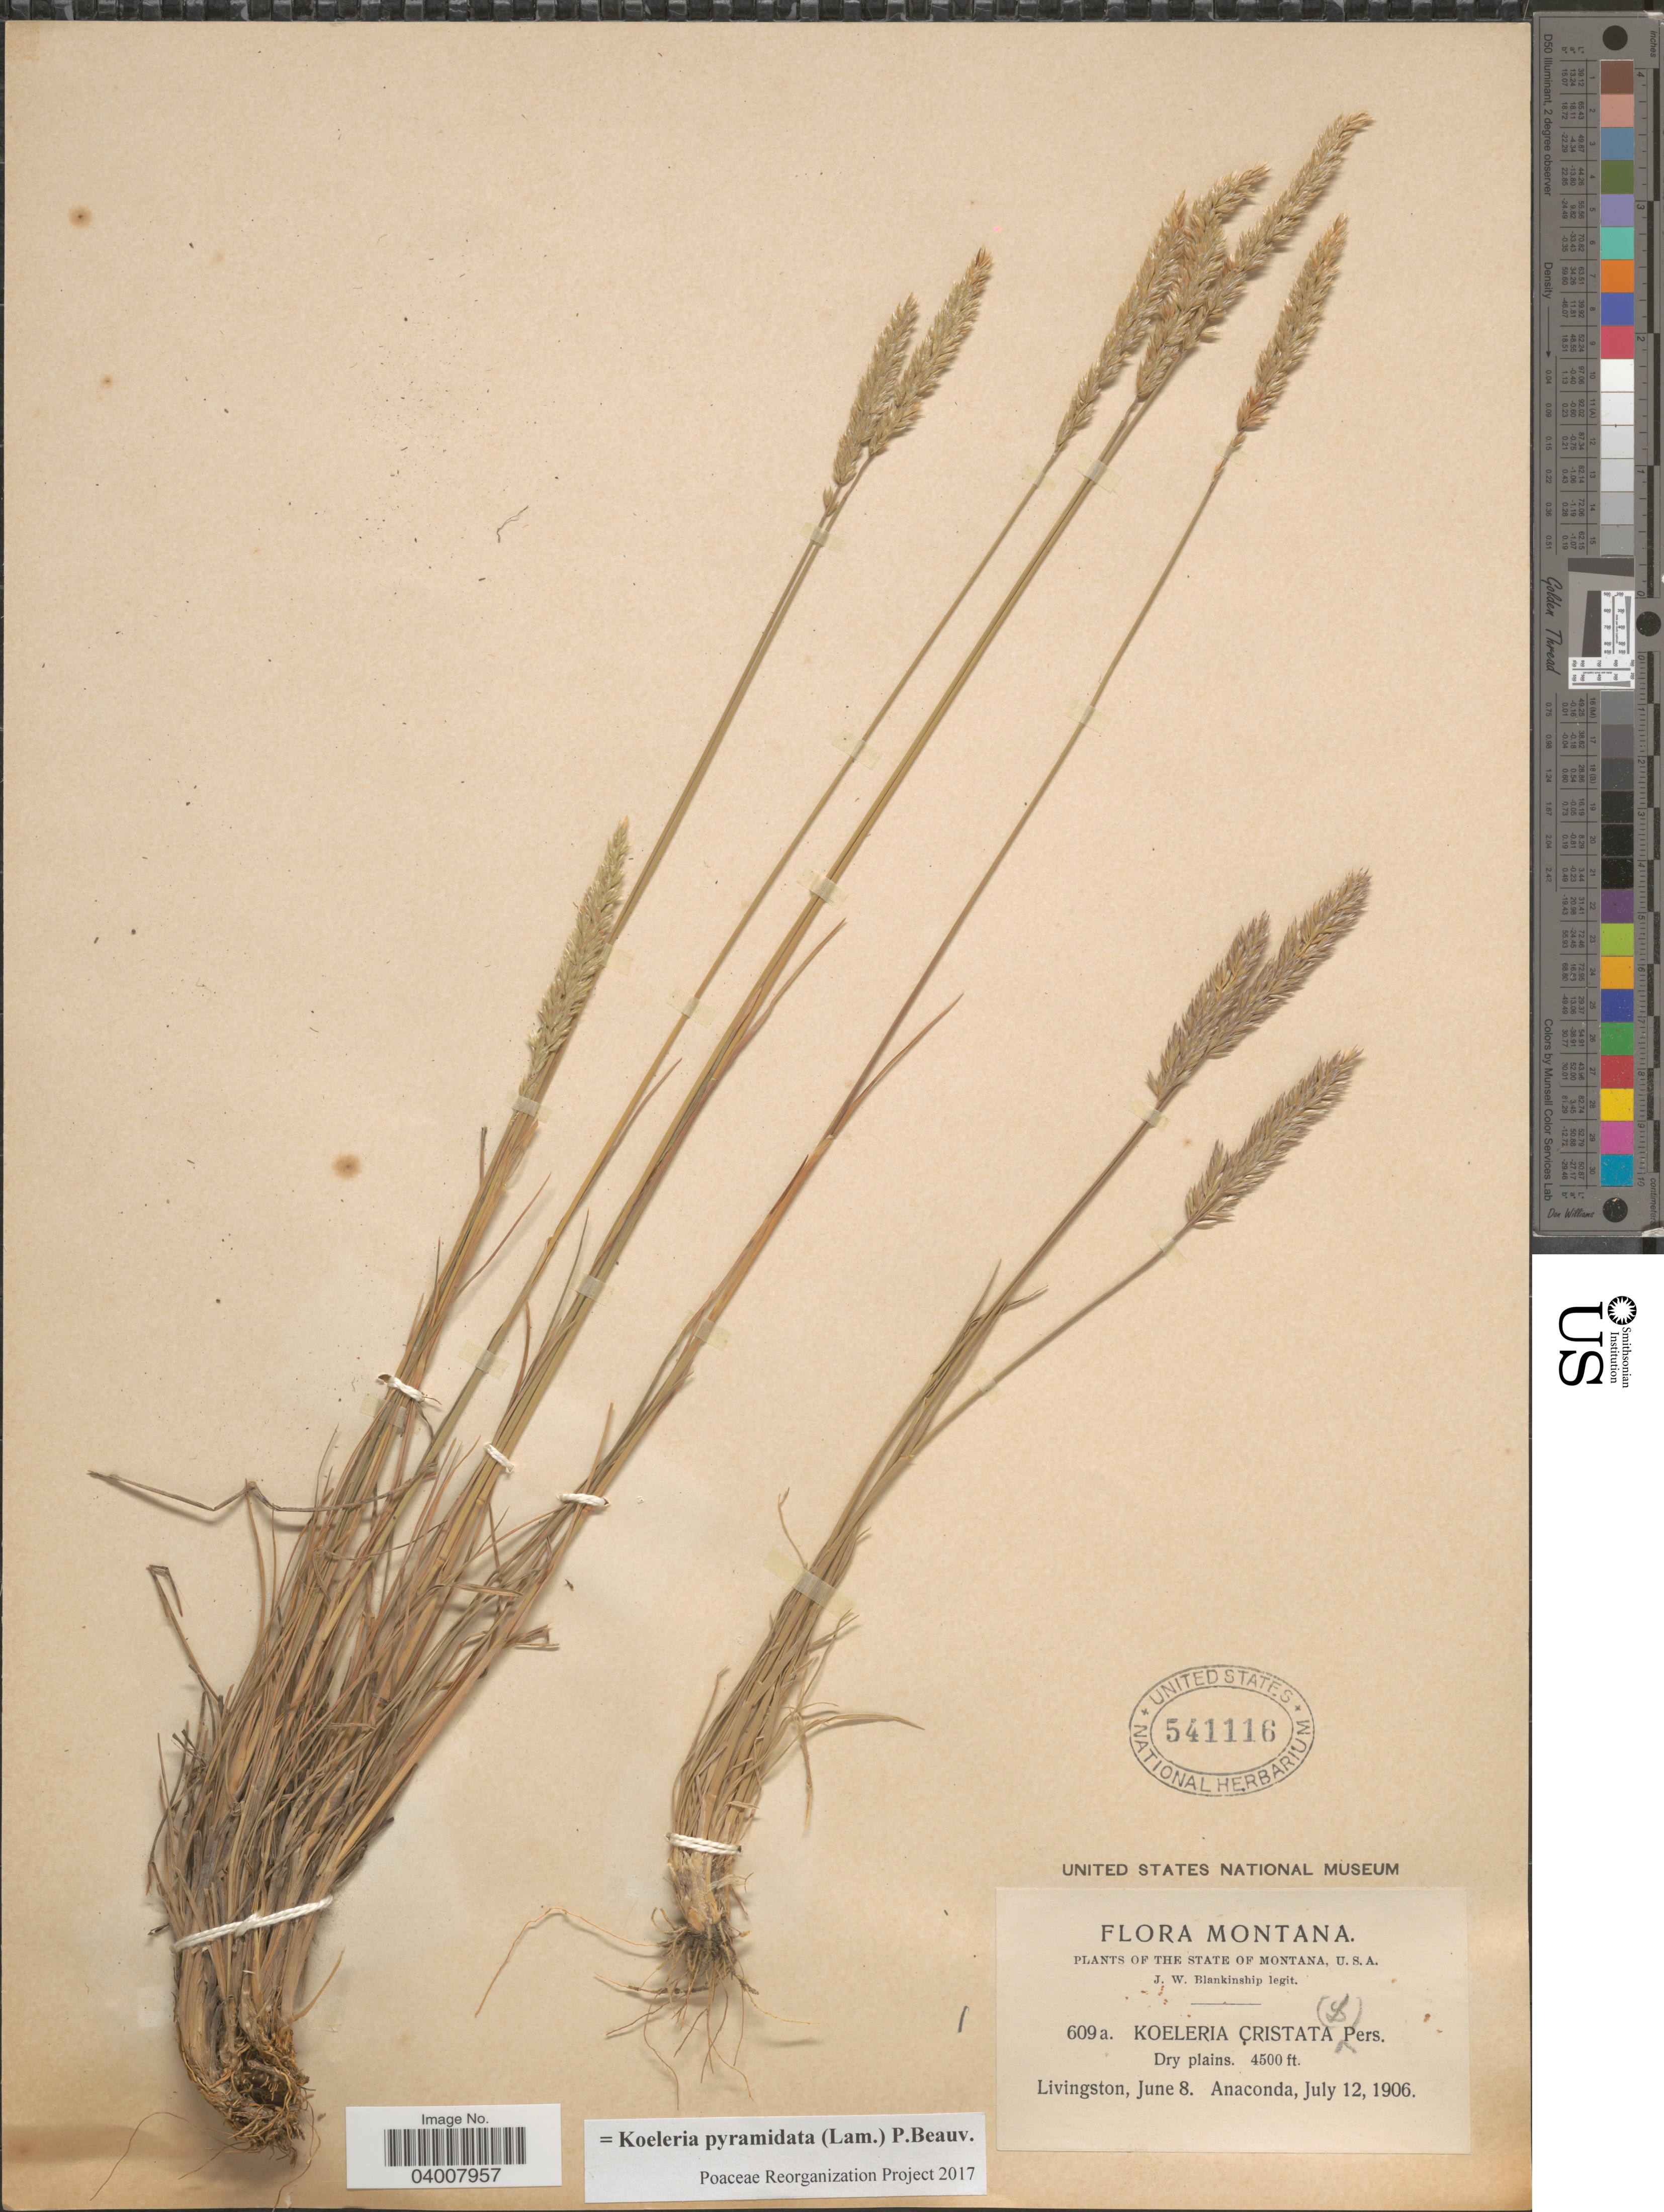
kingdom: Plantae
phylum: Tracheophyta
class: Liliopsida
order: Poales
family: Poaceae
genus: Koeleria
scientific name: Koeleria pyramidata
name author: (Lam.) P. Beauv.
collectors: J. W. Blankinship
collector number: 609a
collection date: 1906-06-08/1906-07-12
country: United States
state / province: Montana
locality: Livingston, Anaconda.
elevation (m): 1372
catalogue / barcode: US 541116